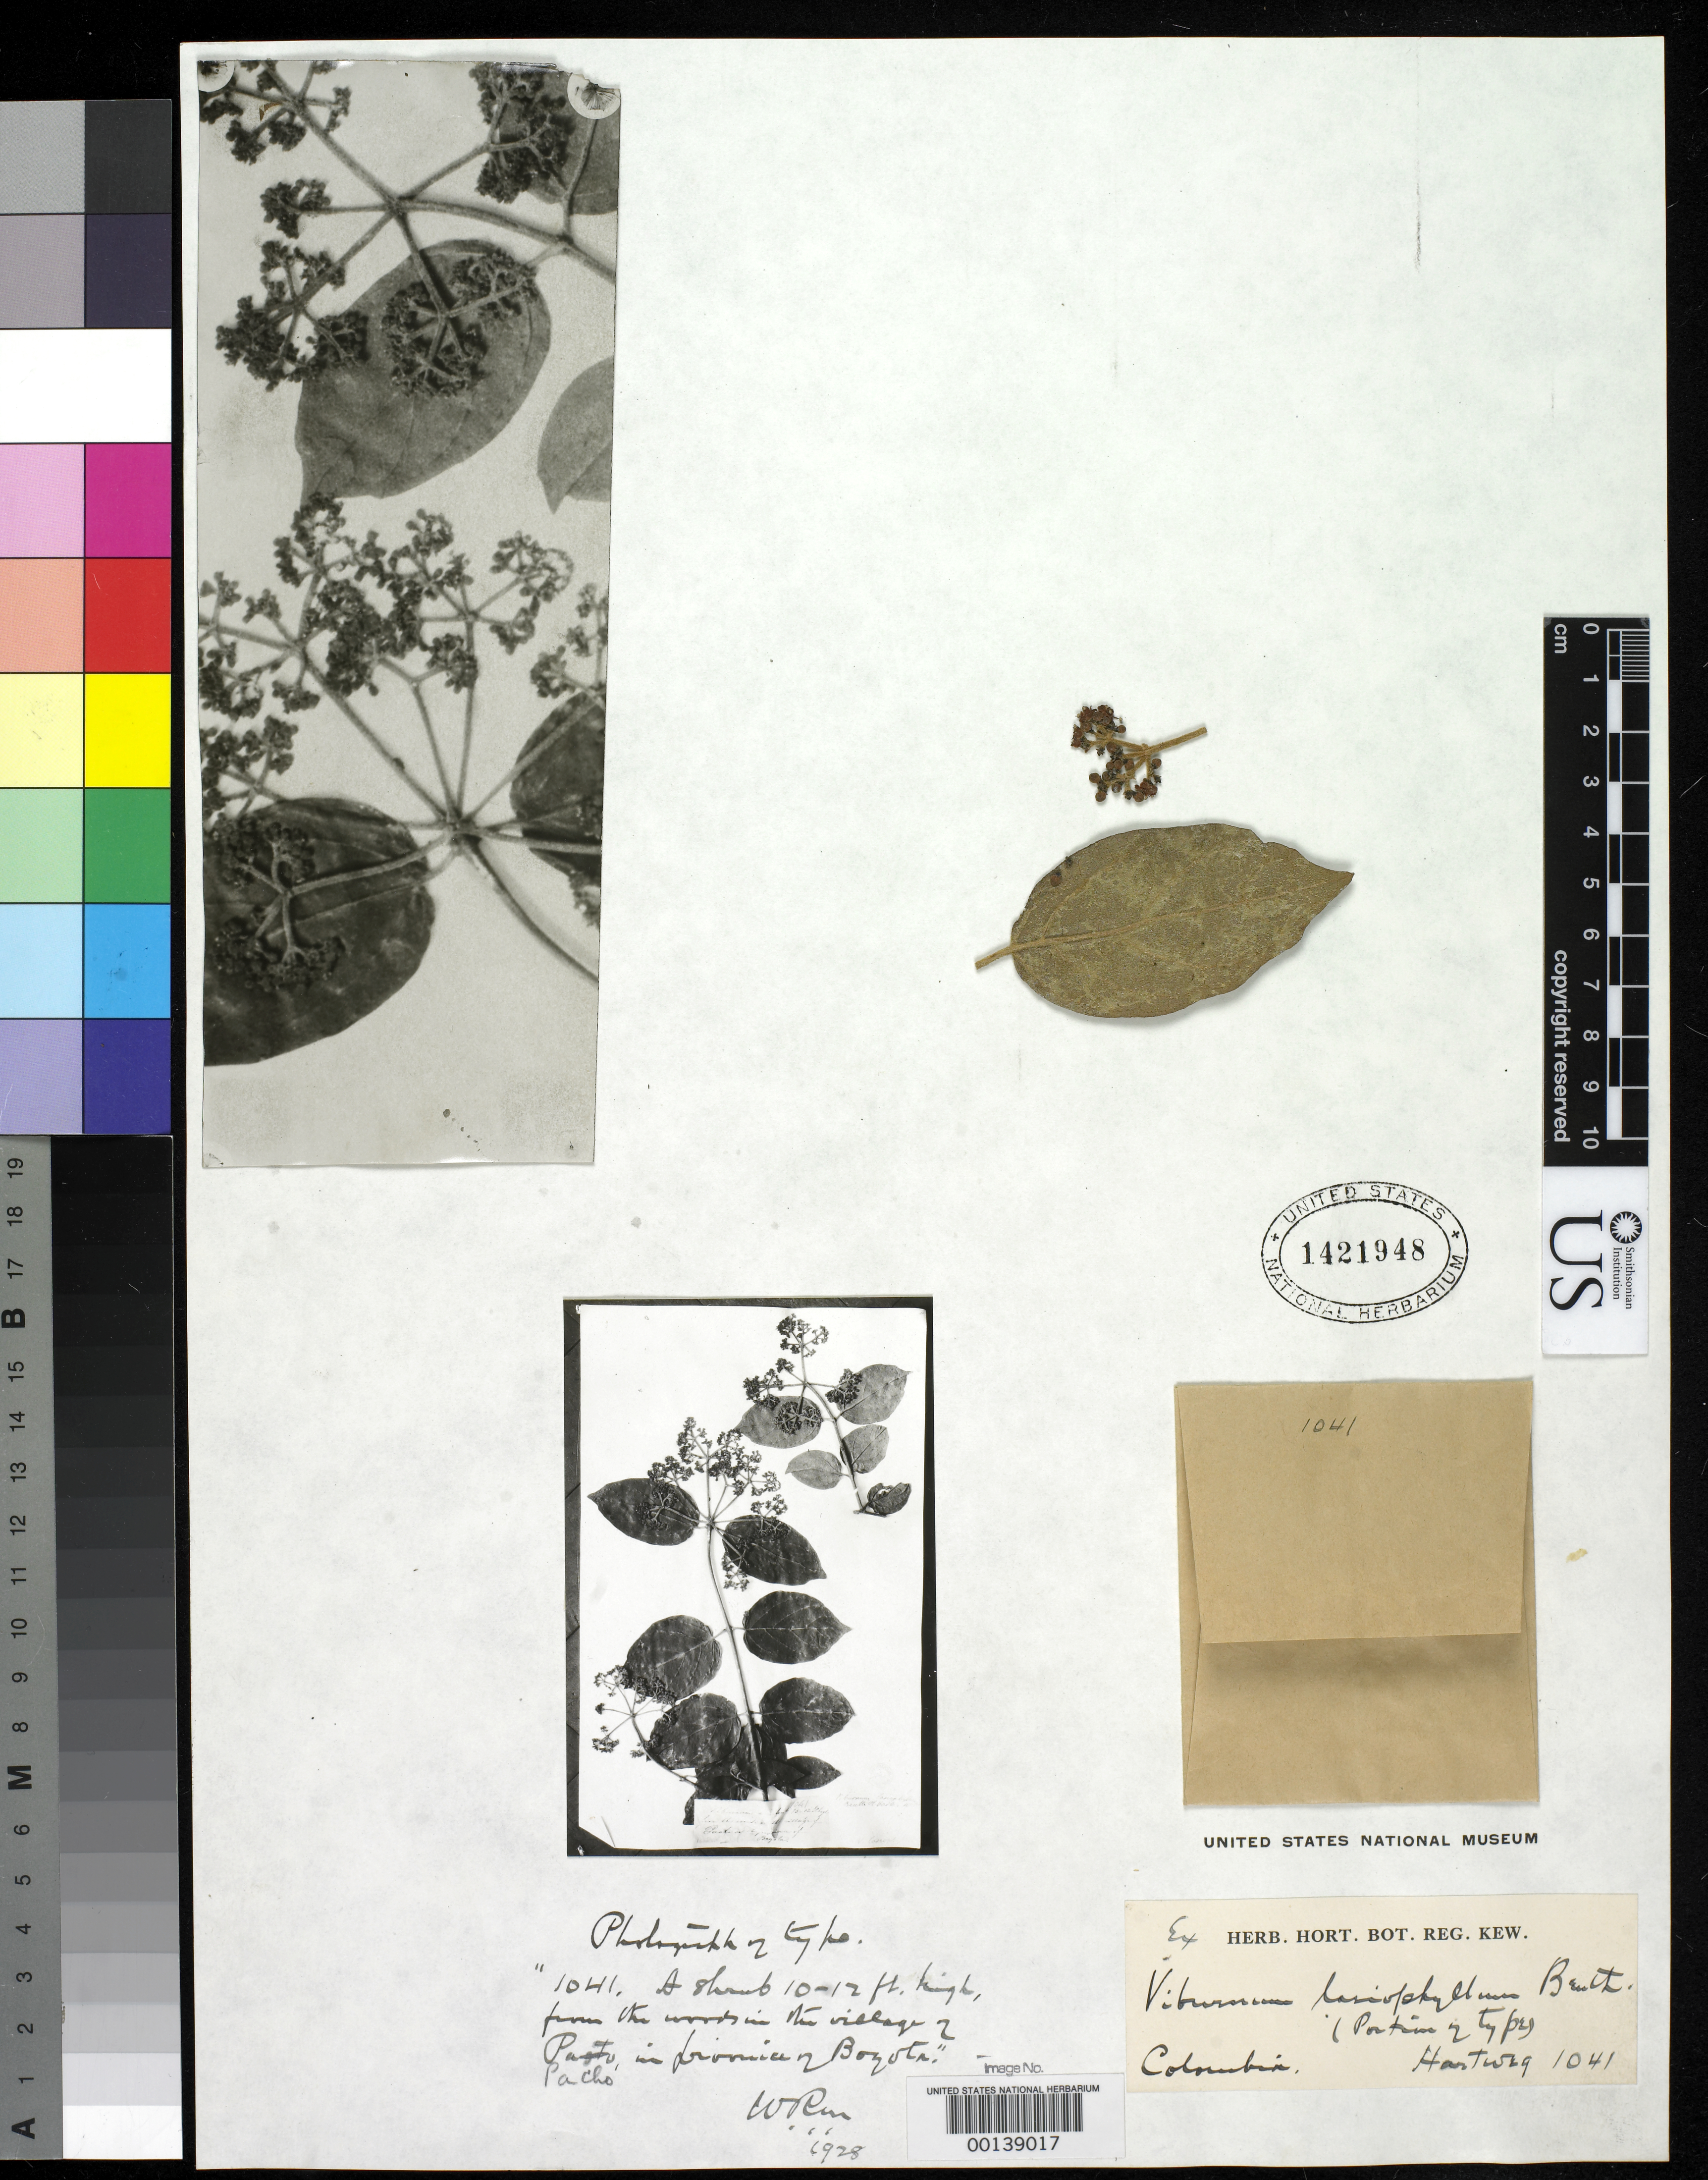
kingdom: Plantae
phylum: Tracheophyta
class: Magnoliopsida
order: Dipsacales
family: Viburnaceae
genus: Viburnum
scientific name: Viburnum lasiophyllum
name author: Benth.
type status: Type Fragment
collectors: K. Hartweg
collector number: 1041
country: Colombia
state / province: Cundinamarca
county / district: Bogota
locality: Pacho.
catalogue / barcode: US 1421948